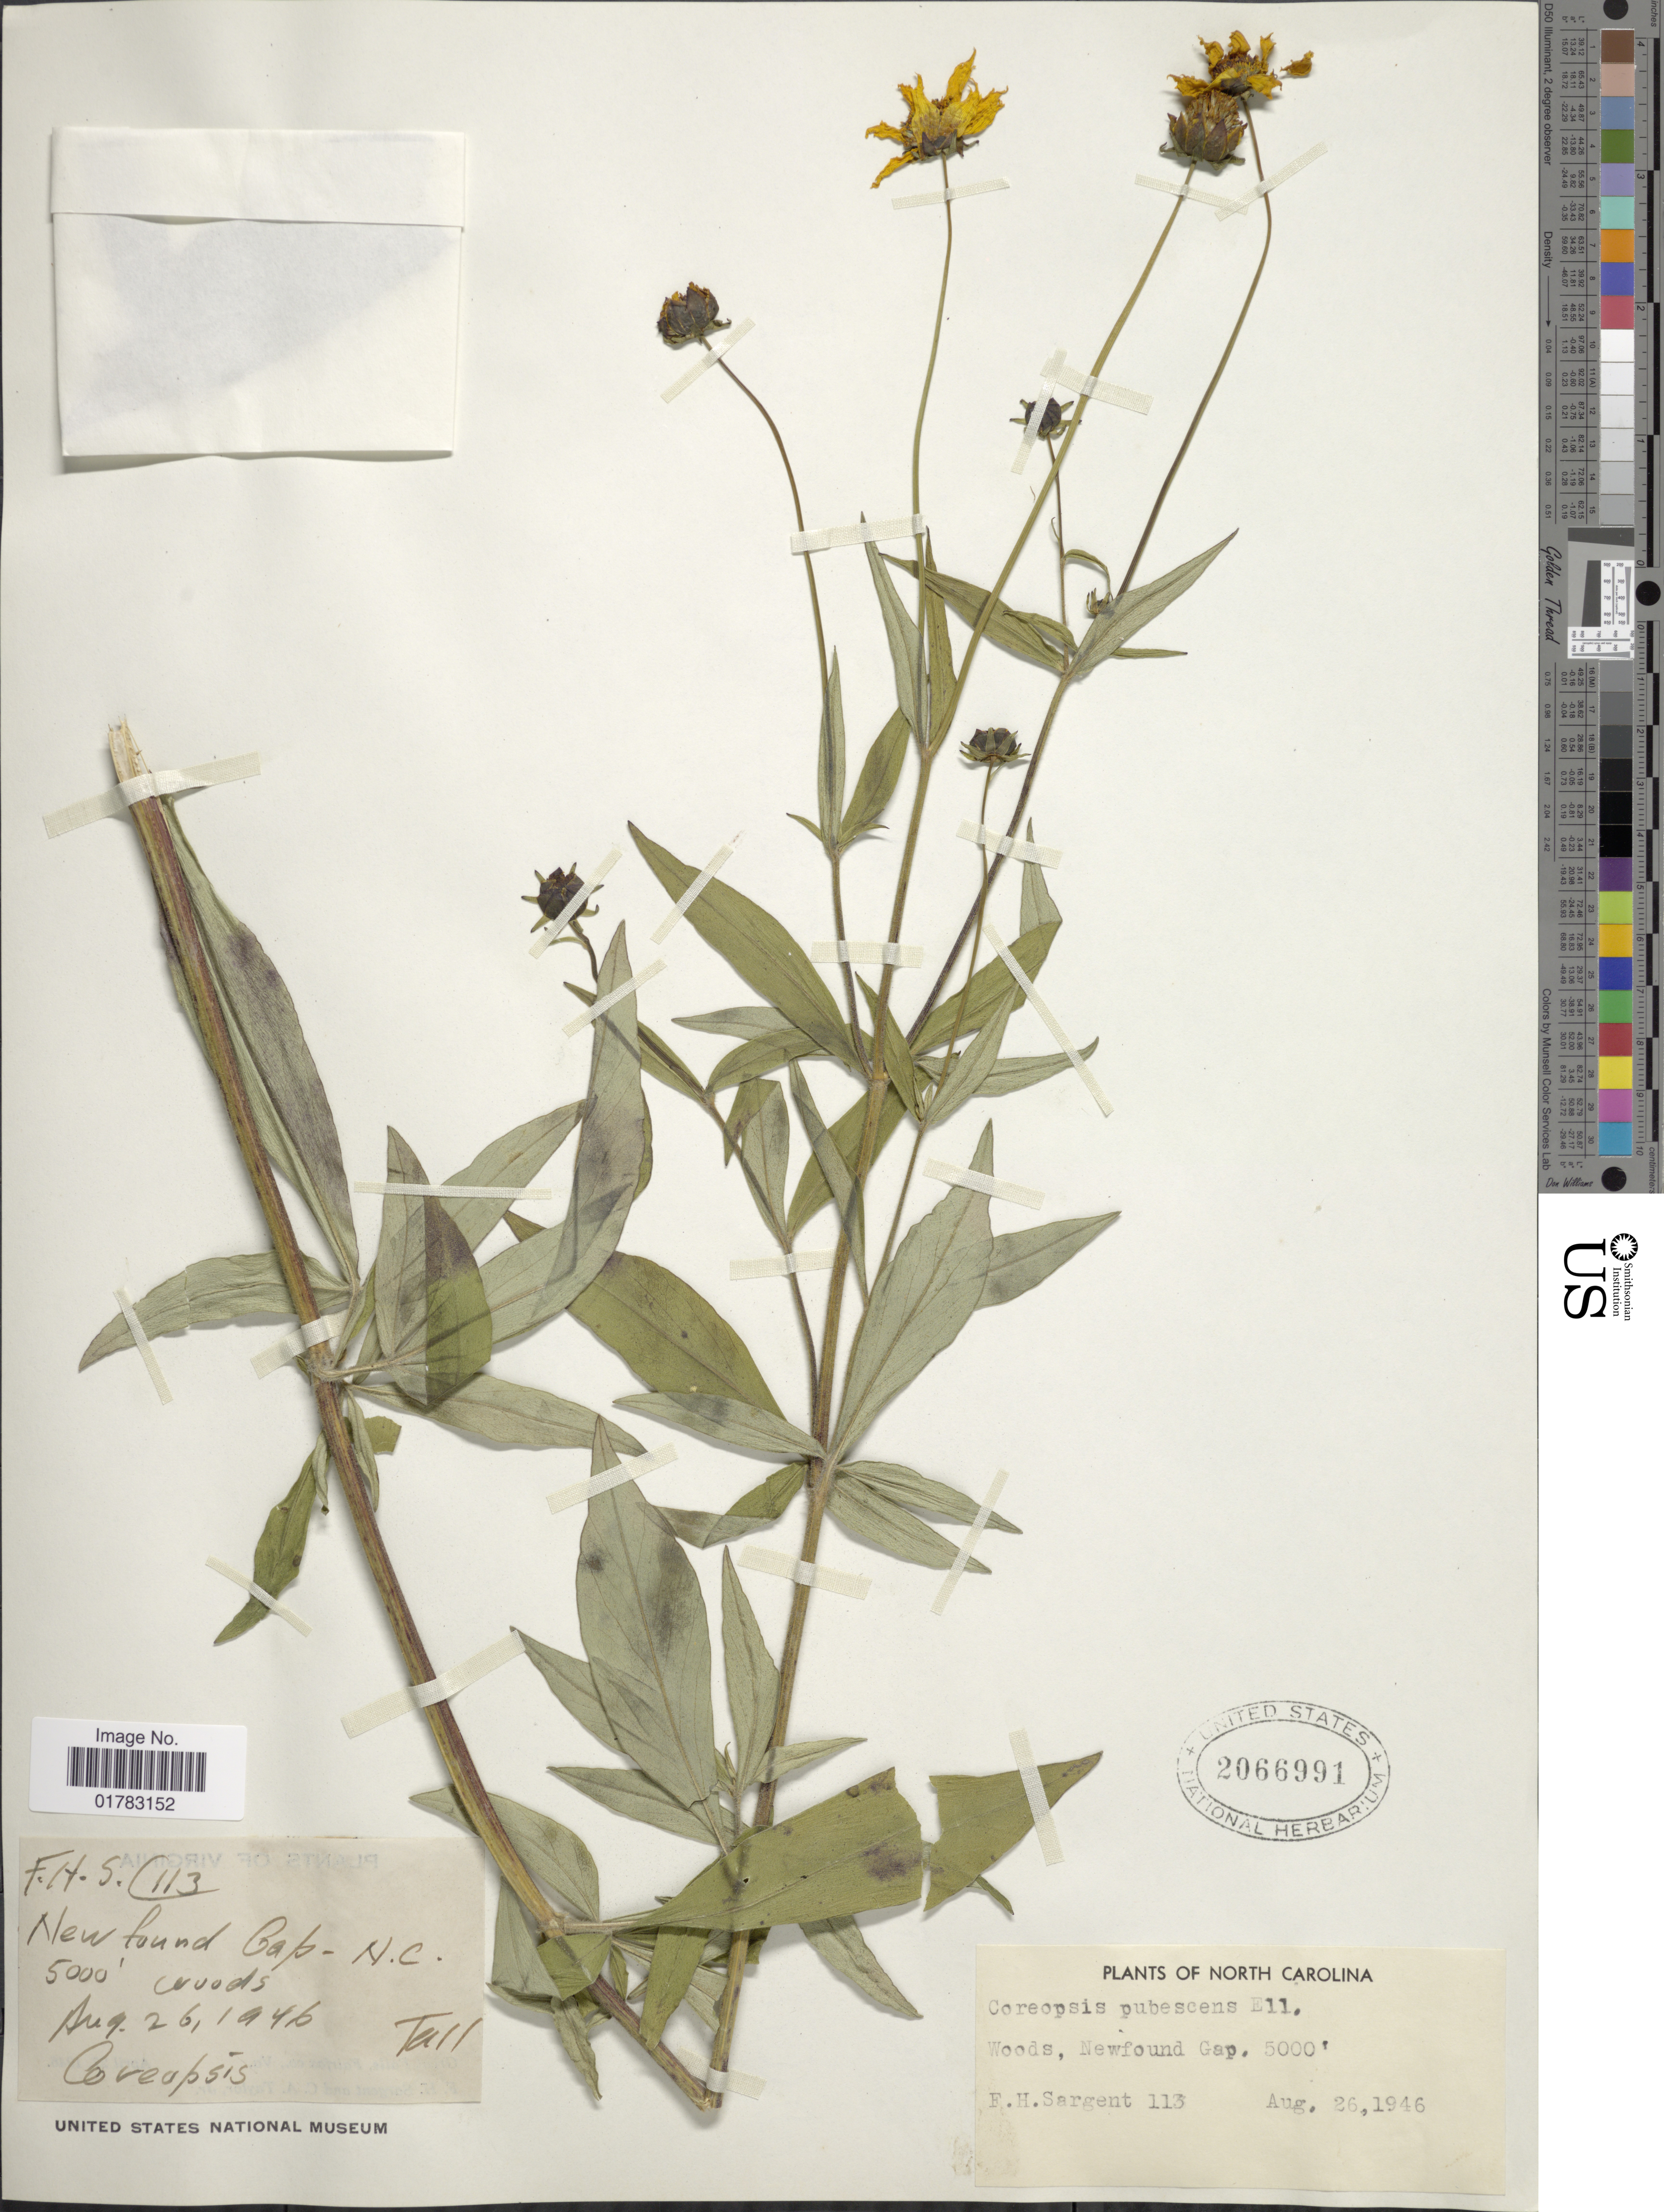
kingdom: Plantae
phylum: Tracheophyta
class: Magnoliopsida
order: Asterales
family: Asteraceae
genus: Coreopsis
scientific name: Coreopsis pubescens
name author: Elliott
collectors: F. H. Sargent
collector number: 113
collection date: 1946-08-26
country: United States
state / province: North Carolina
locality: Woods, Newfound Gap.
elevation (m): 1524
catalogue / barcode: US 2066991